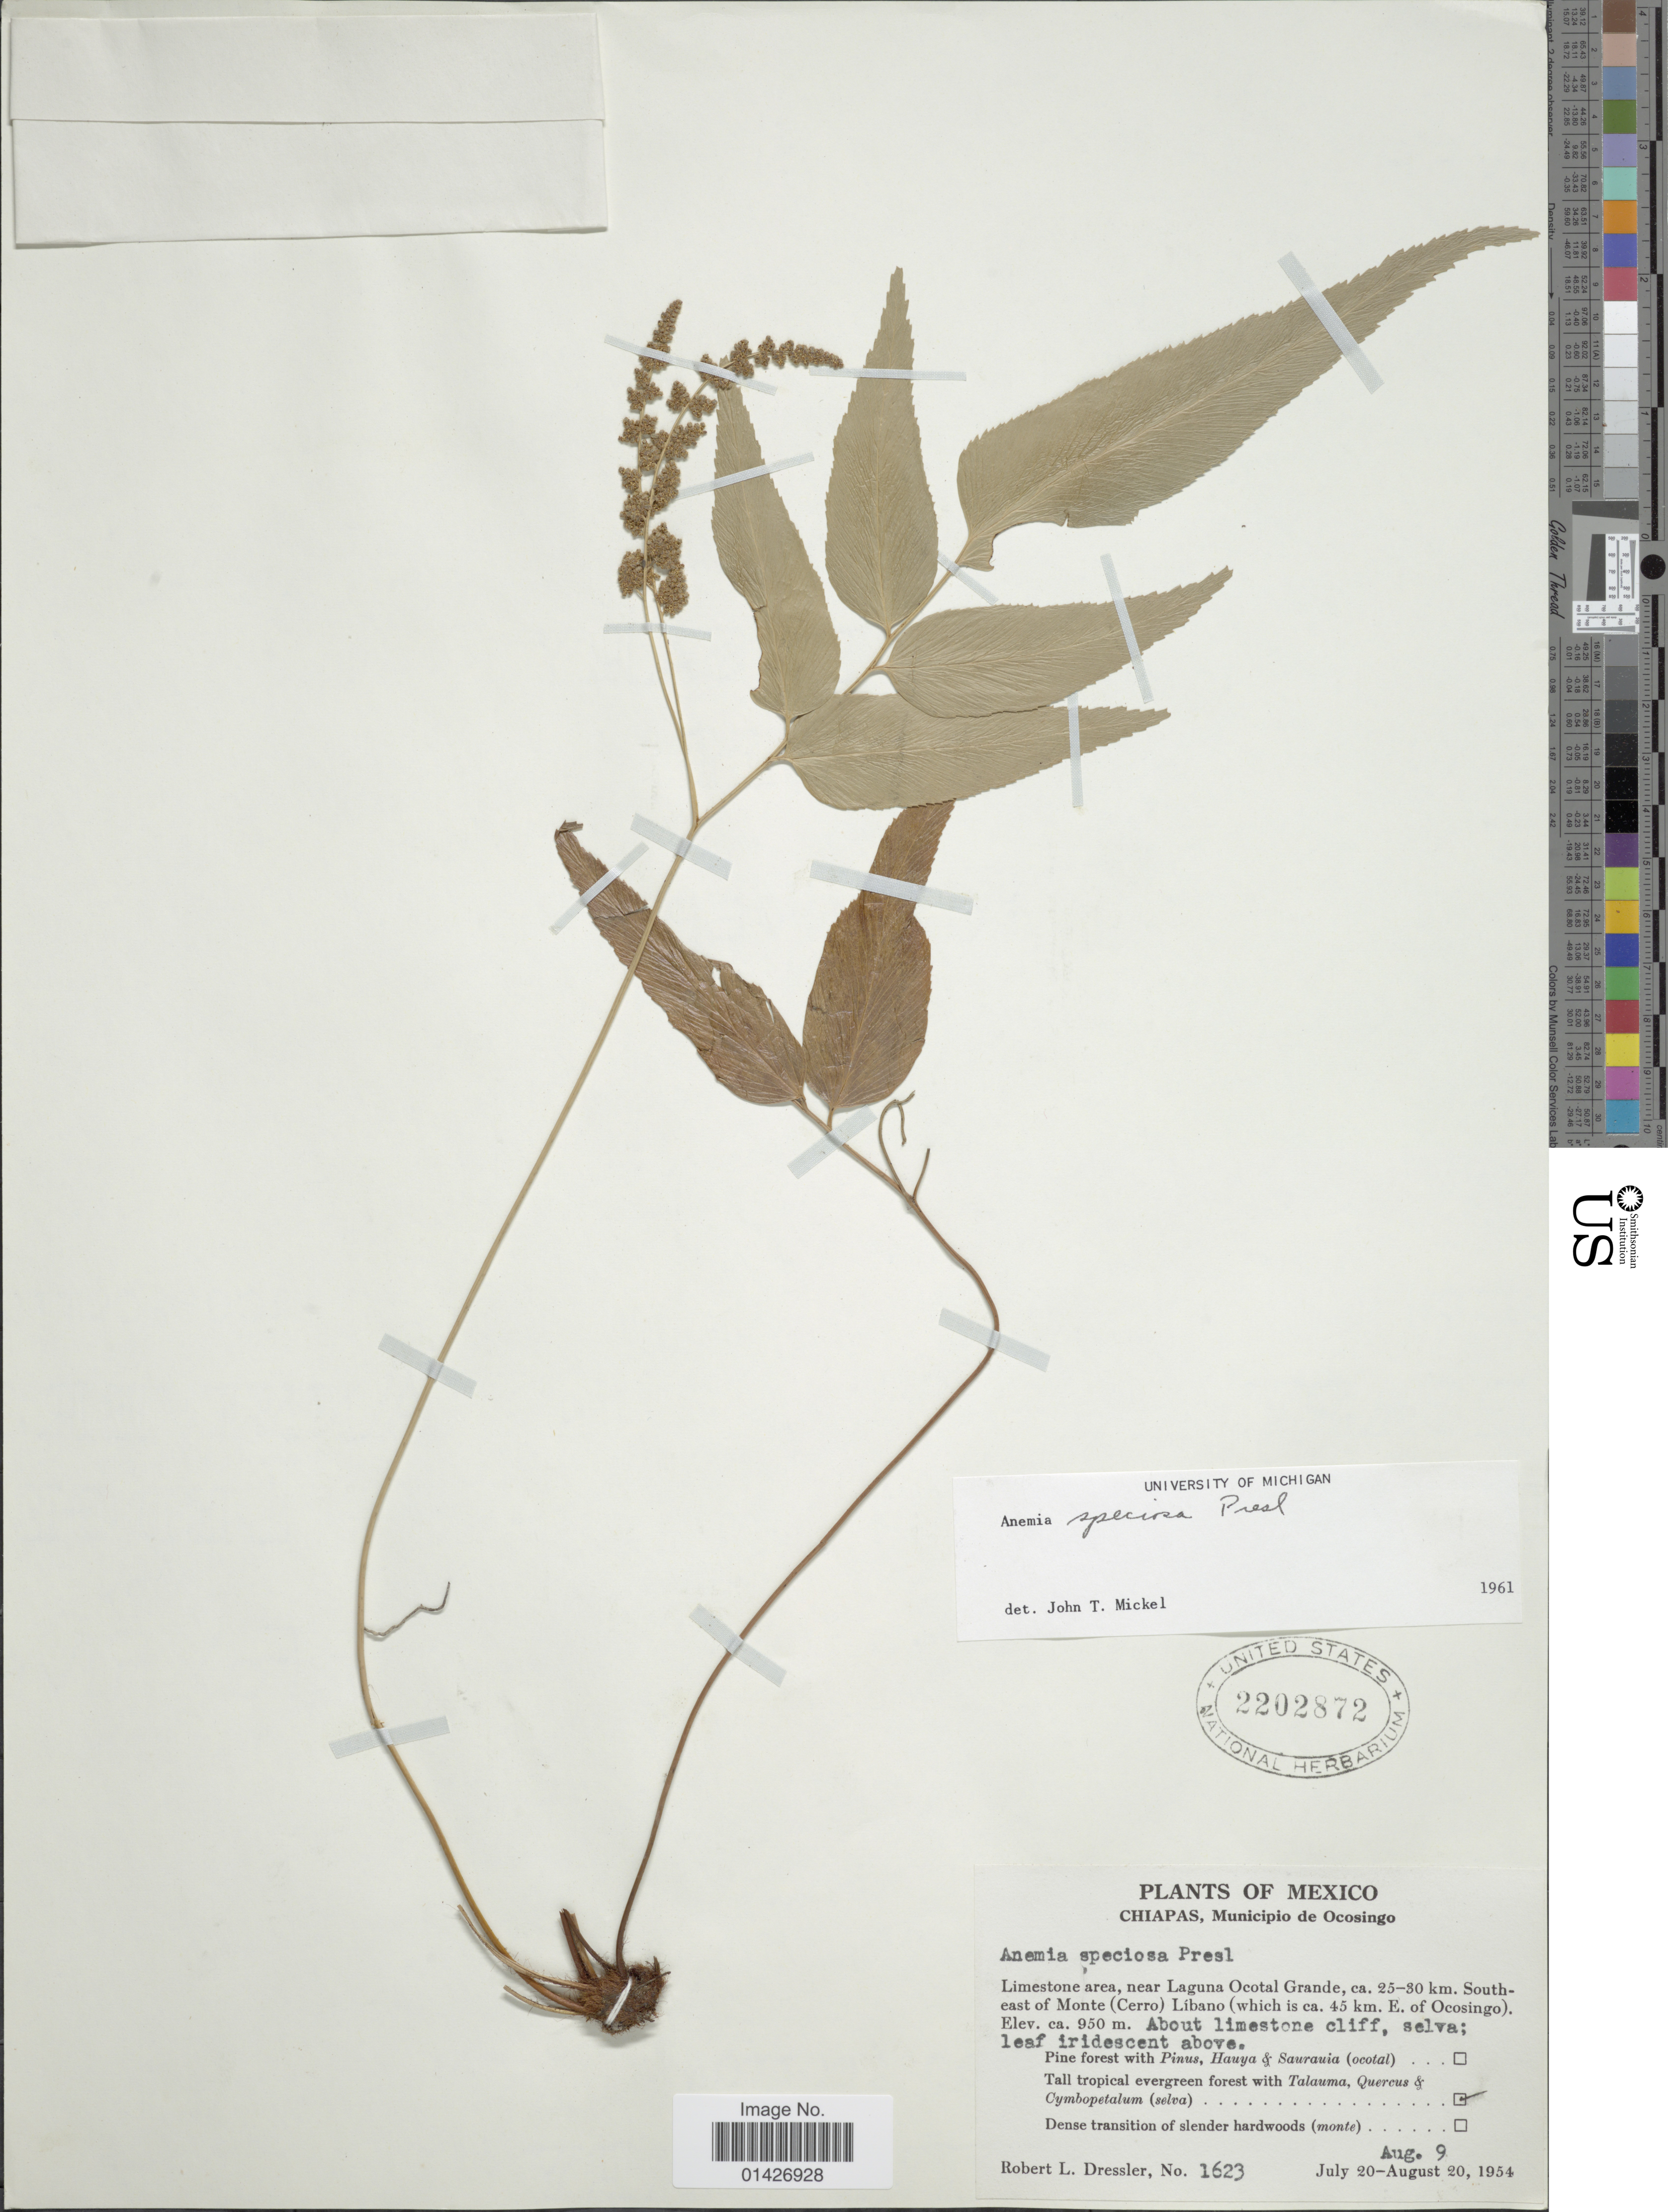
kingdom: Plantae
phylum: Tracheophyta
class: Polypodiopsida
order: Schizaeales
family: Anemiaceae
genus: Anemia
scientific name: Anemia speciosa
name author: C. Presl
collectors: R. Dressler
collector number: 1623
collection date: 1954-08-09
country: Mexico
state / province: Chiapas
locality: Municipio de Ocosingo, Limestone area, near Laguna Ocotal Grande, ca. 25-30 km. South east of Monte (Cerro) Libano (which is ca 45 km E of Ocosingo)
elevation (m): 950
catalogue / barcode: US 2202872